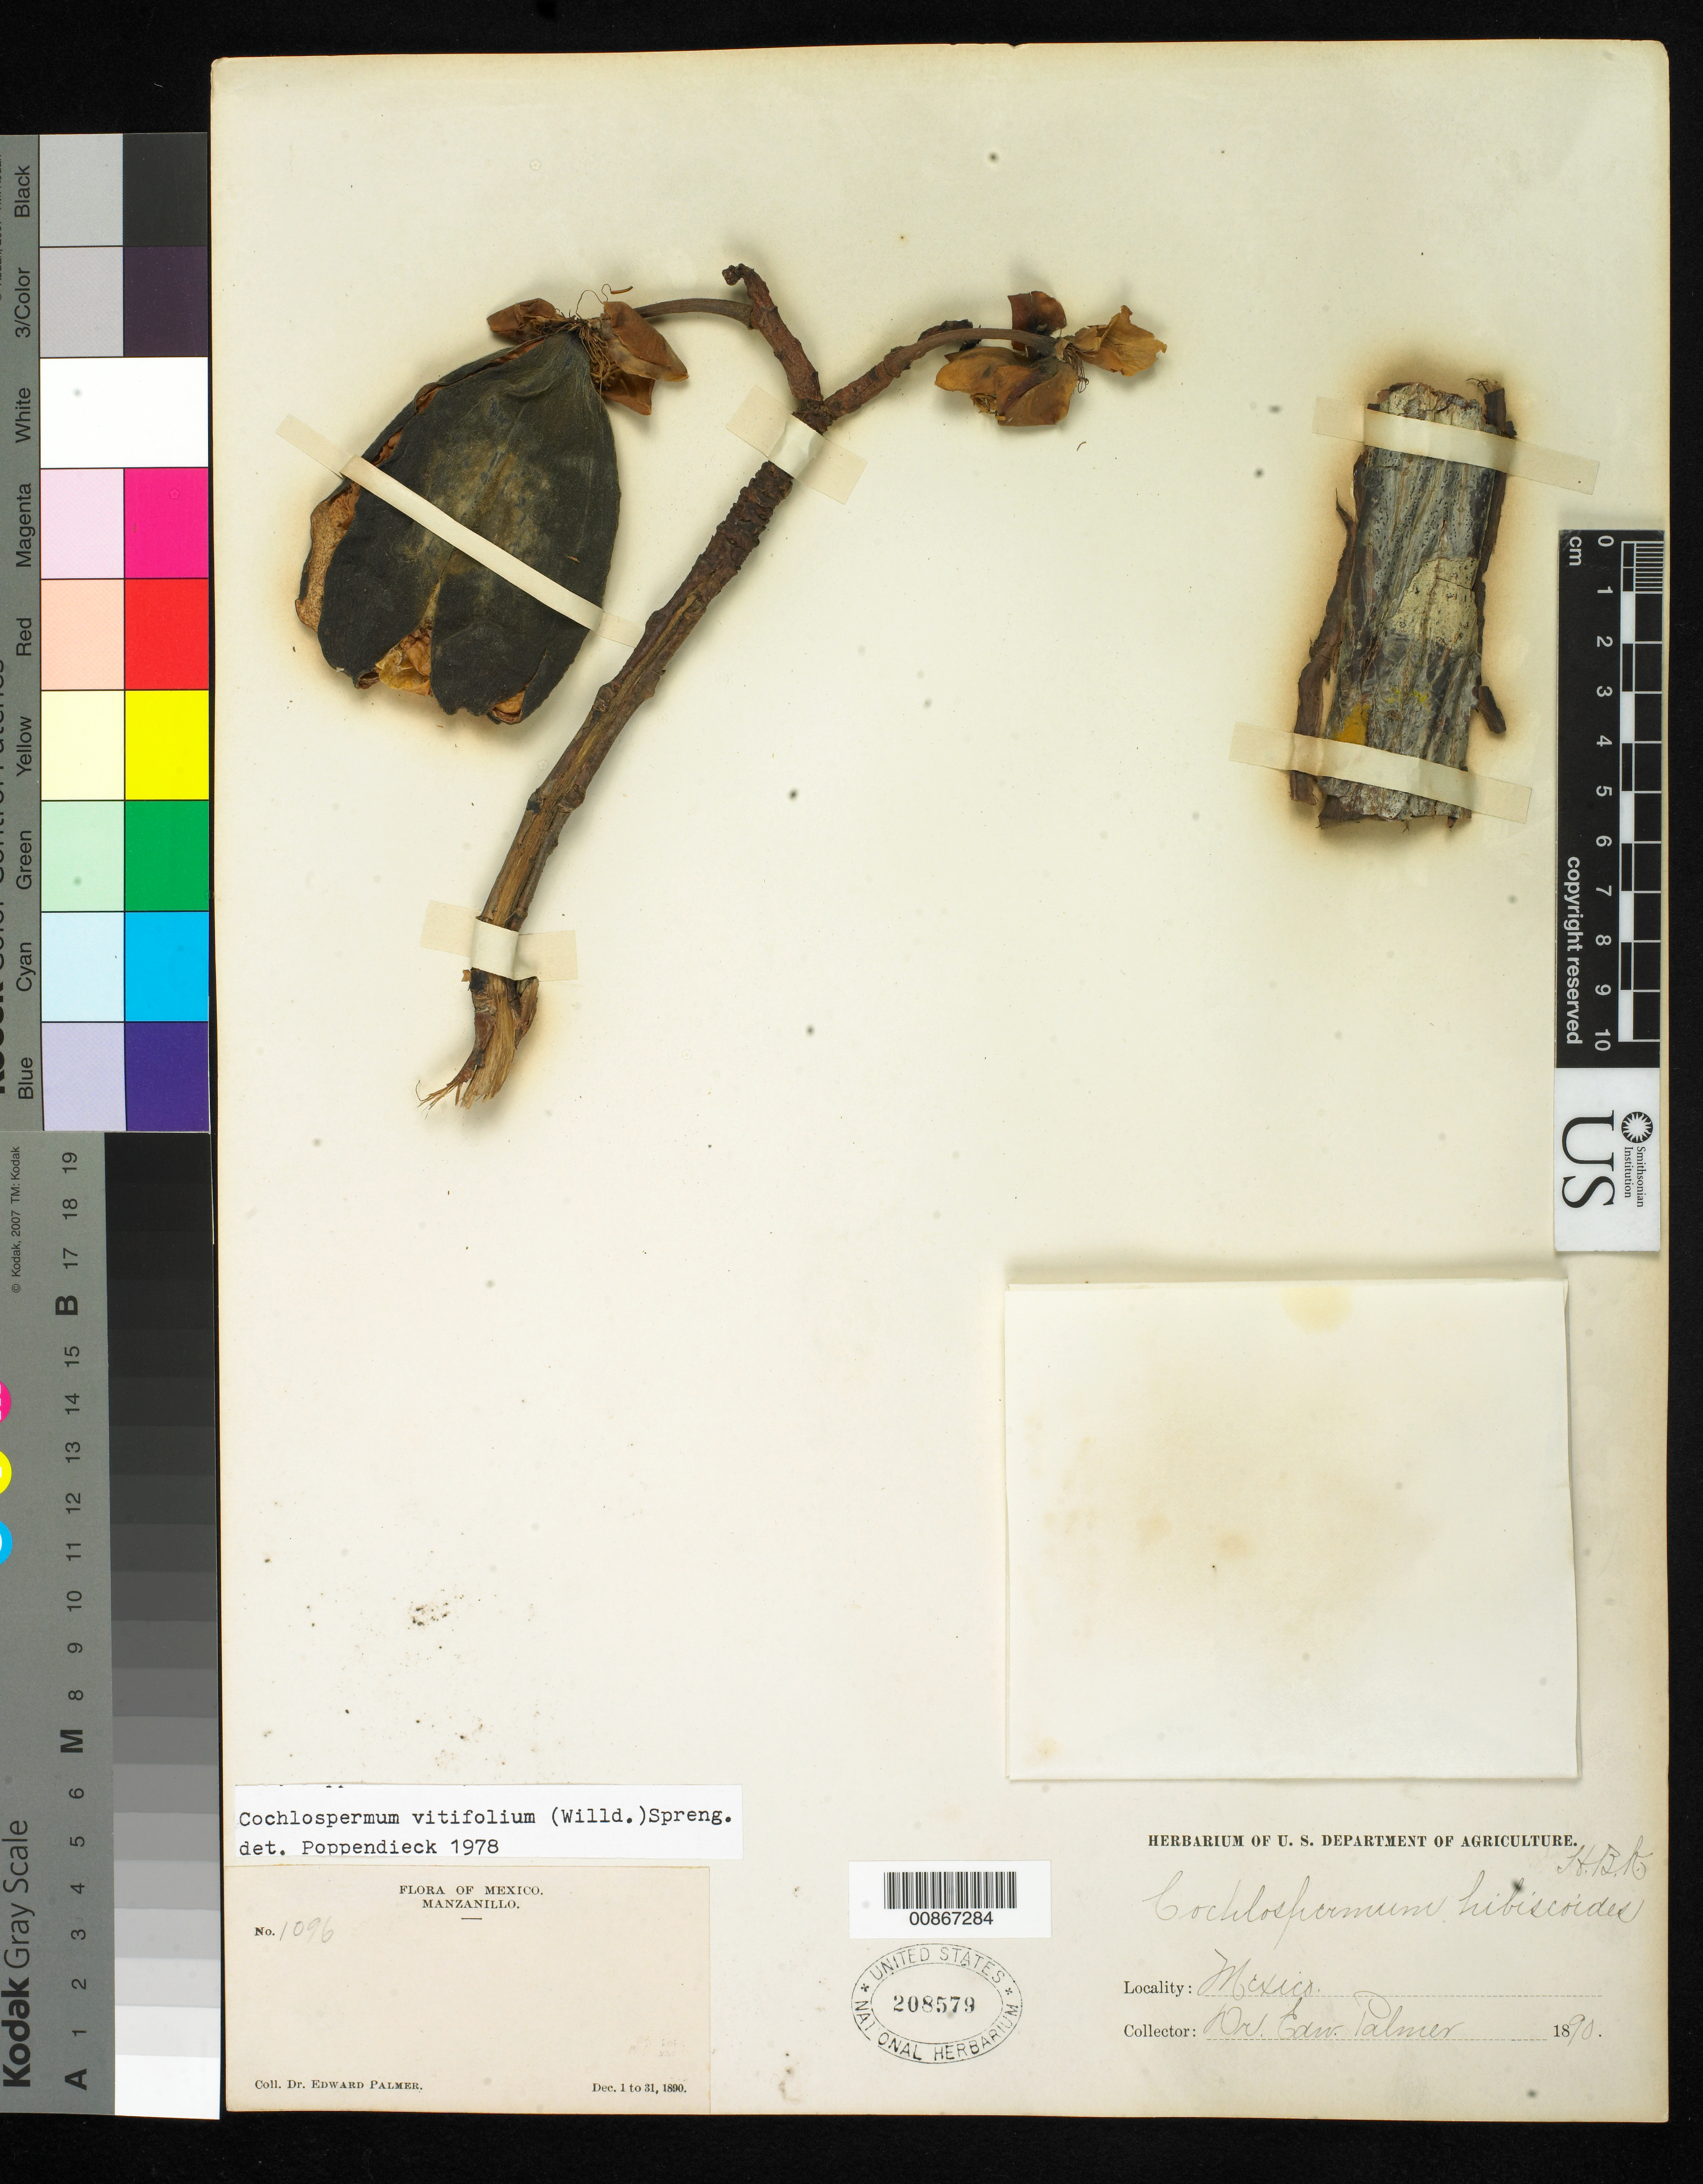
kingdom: Plantae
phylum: Tracheophyta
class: Magnoliopsida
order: Malvales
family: Cochlospermaceae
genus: Cochlospermum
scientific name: Cochlospermum vitifolium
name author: (Willd.) Spreng.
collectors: E. Palmer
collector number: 1096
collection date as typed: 01 Dec 1890 to 31 Dec 1890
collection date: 1890-12-01/1890-12-31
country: Mexico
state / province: Colima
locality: Manzanillo, Colima.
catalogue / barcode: US 208579